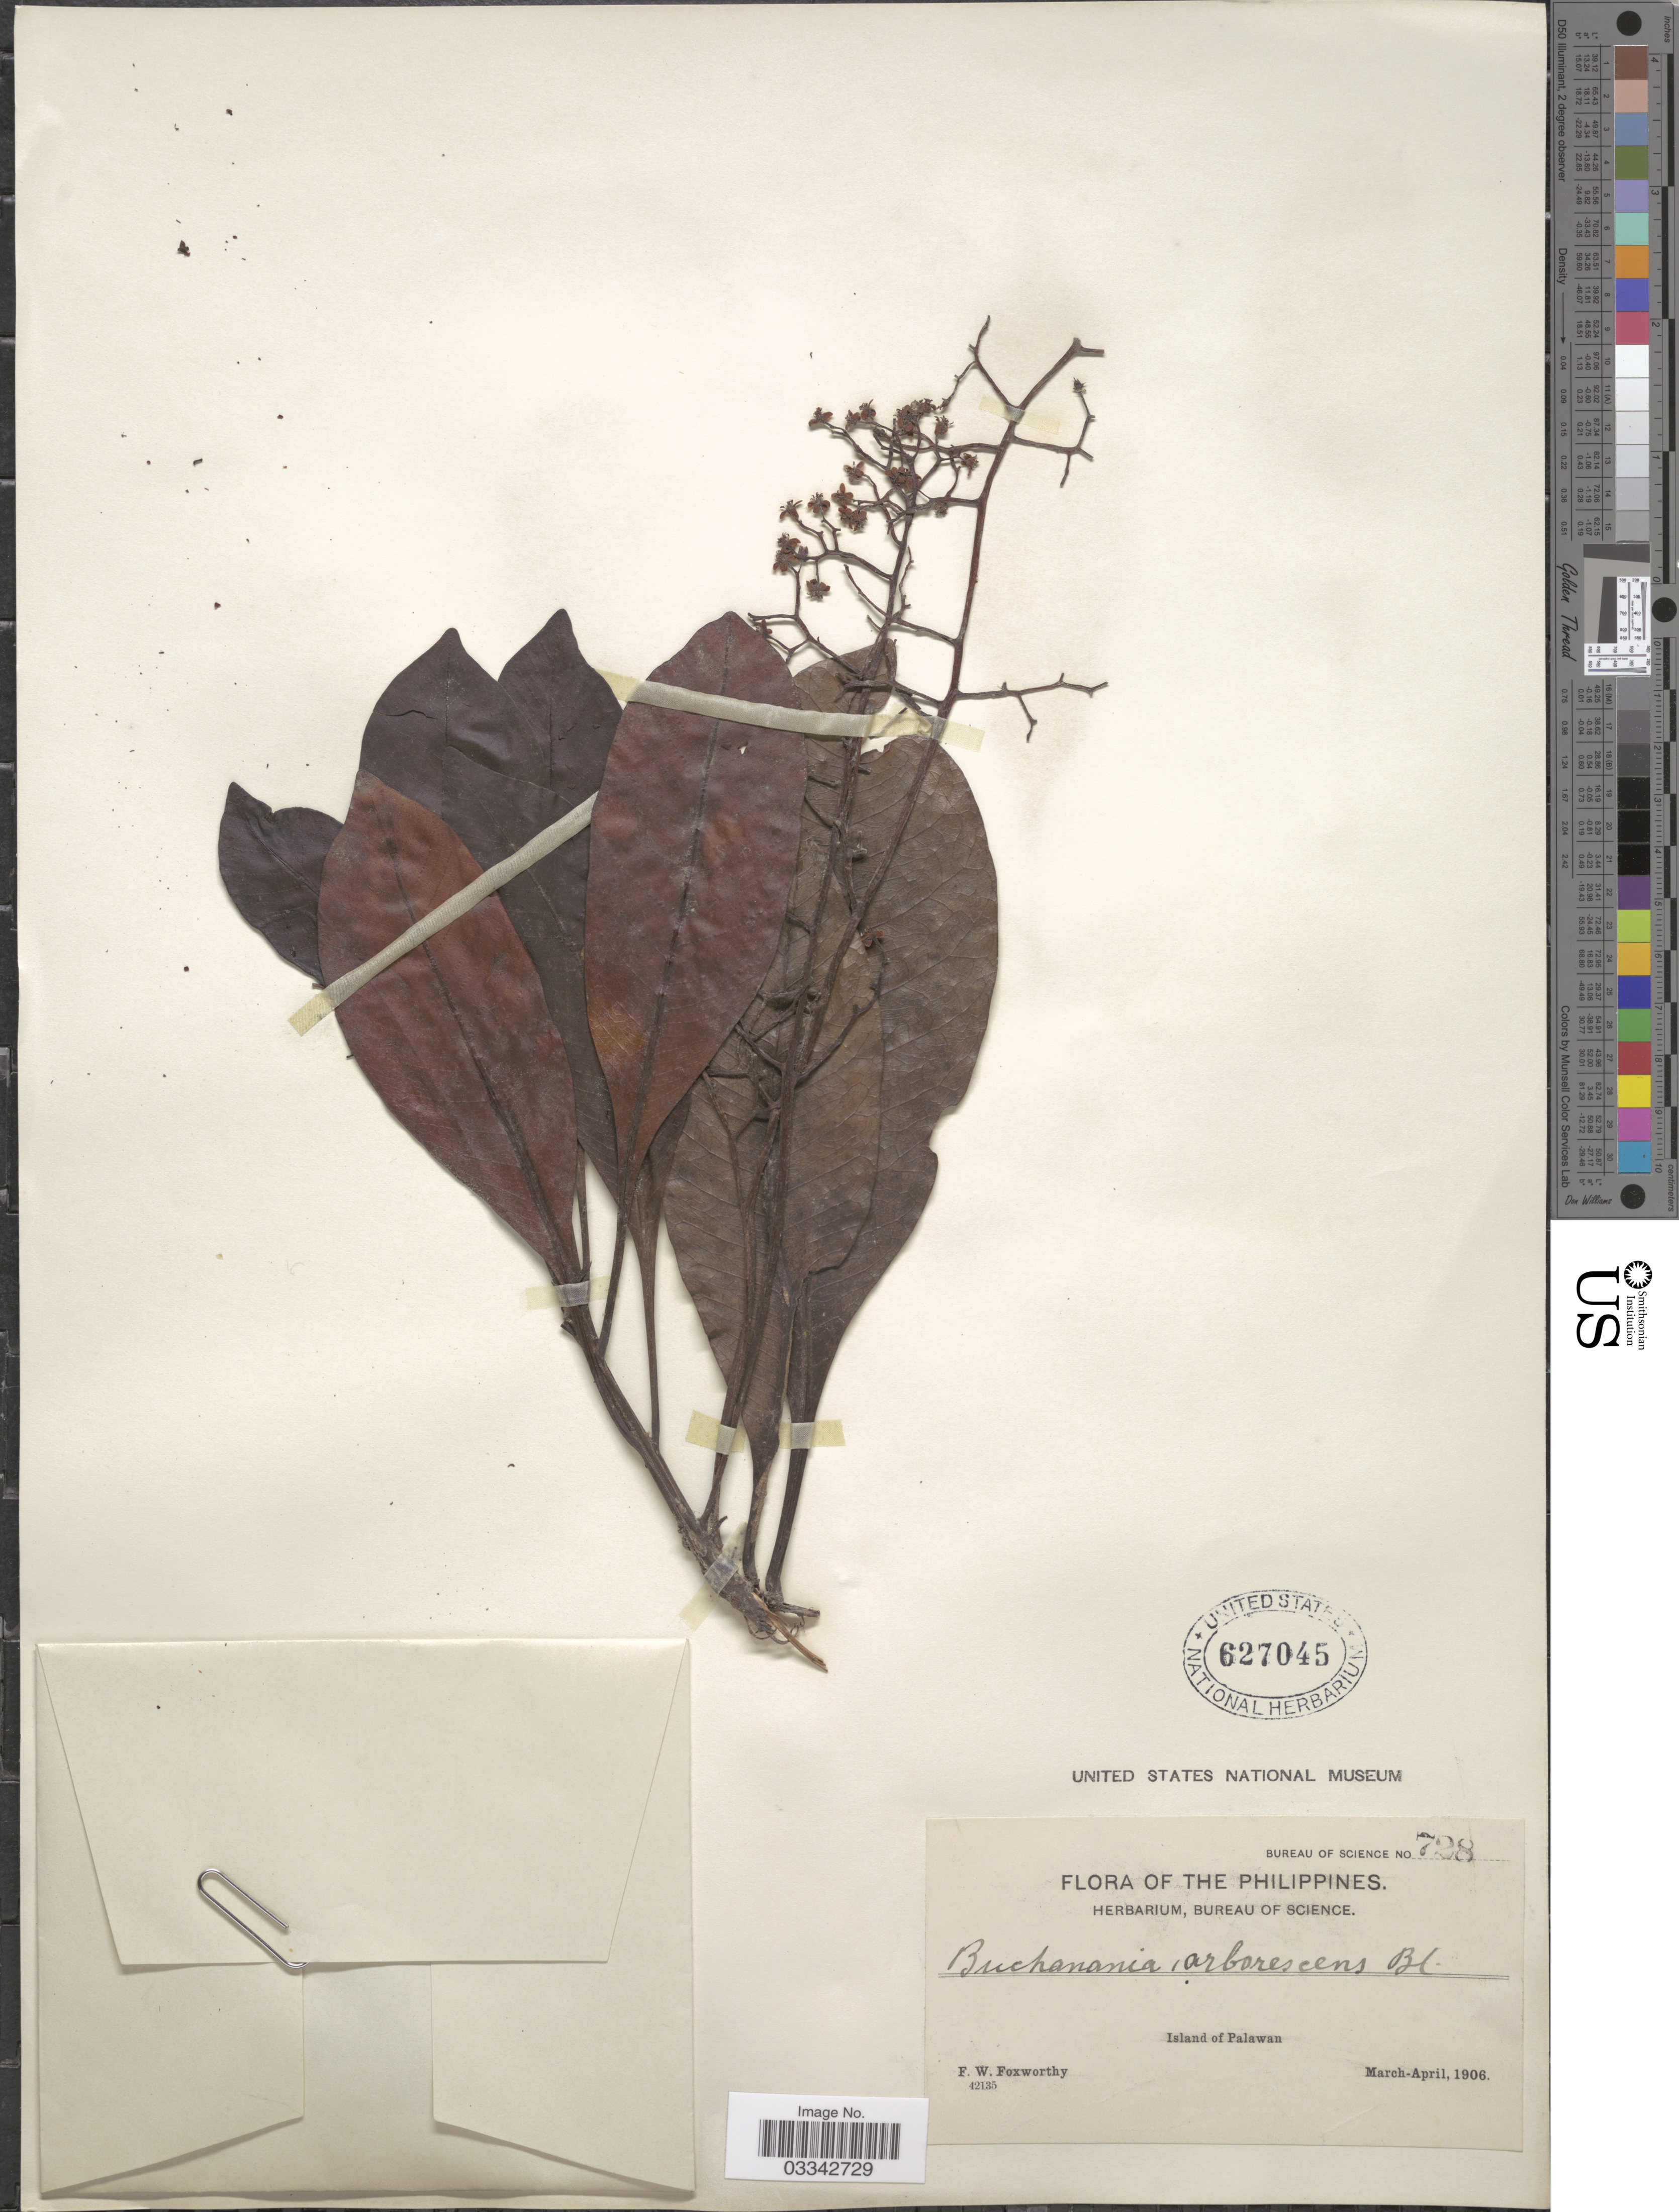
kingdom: Plantae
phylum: Tracheophyta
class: Magnoliopsida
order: Sapindales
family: Anacardiaceae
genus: Buchanania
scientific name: Buchanania arborescens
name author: (Blume) Blume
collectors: F. W. Foxworthy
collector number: Bureau of Science 728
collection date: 1906-03/1906-04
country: Philippines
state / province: Mimaropa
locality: Island of Palawan.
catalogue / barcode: US 627045